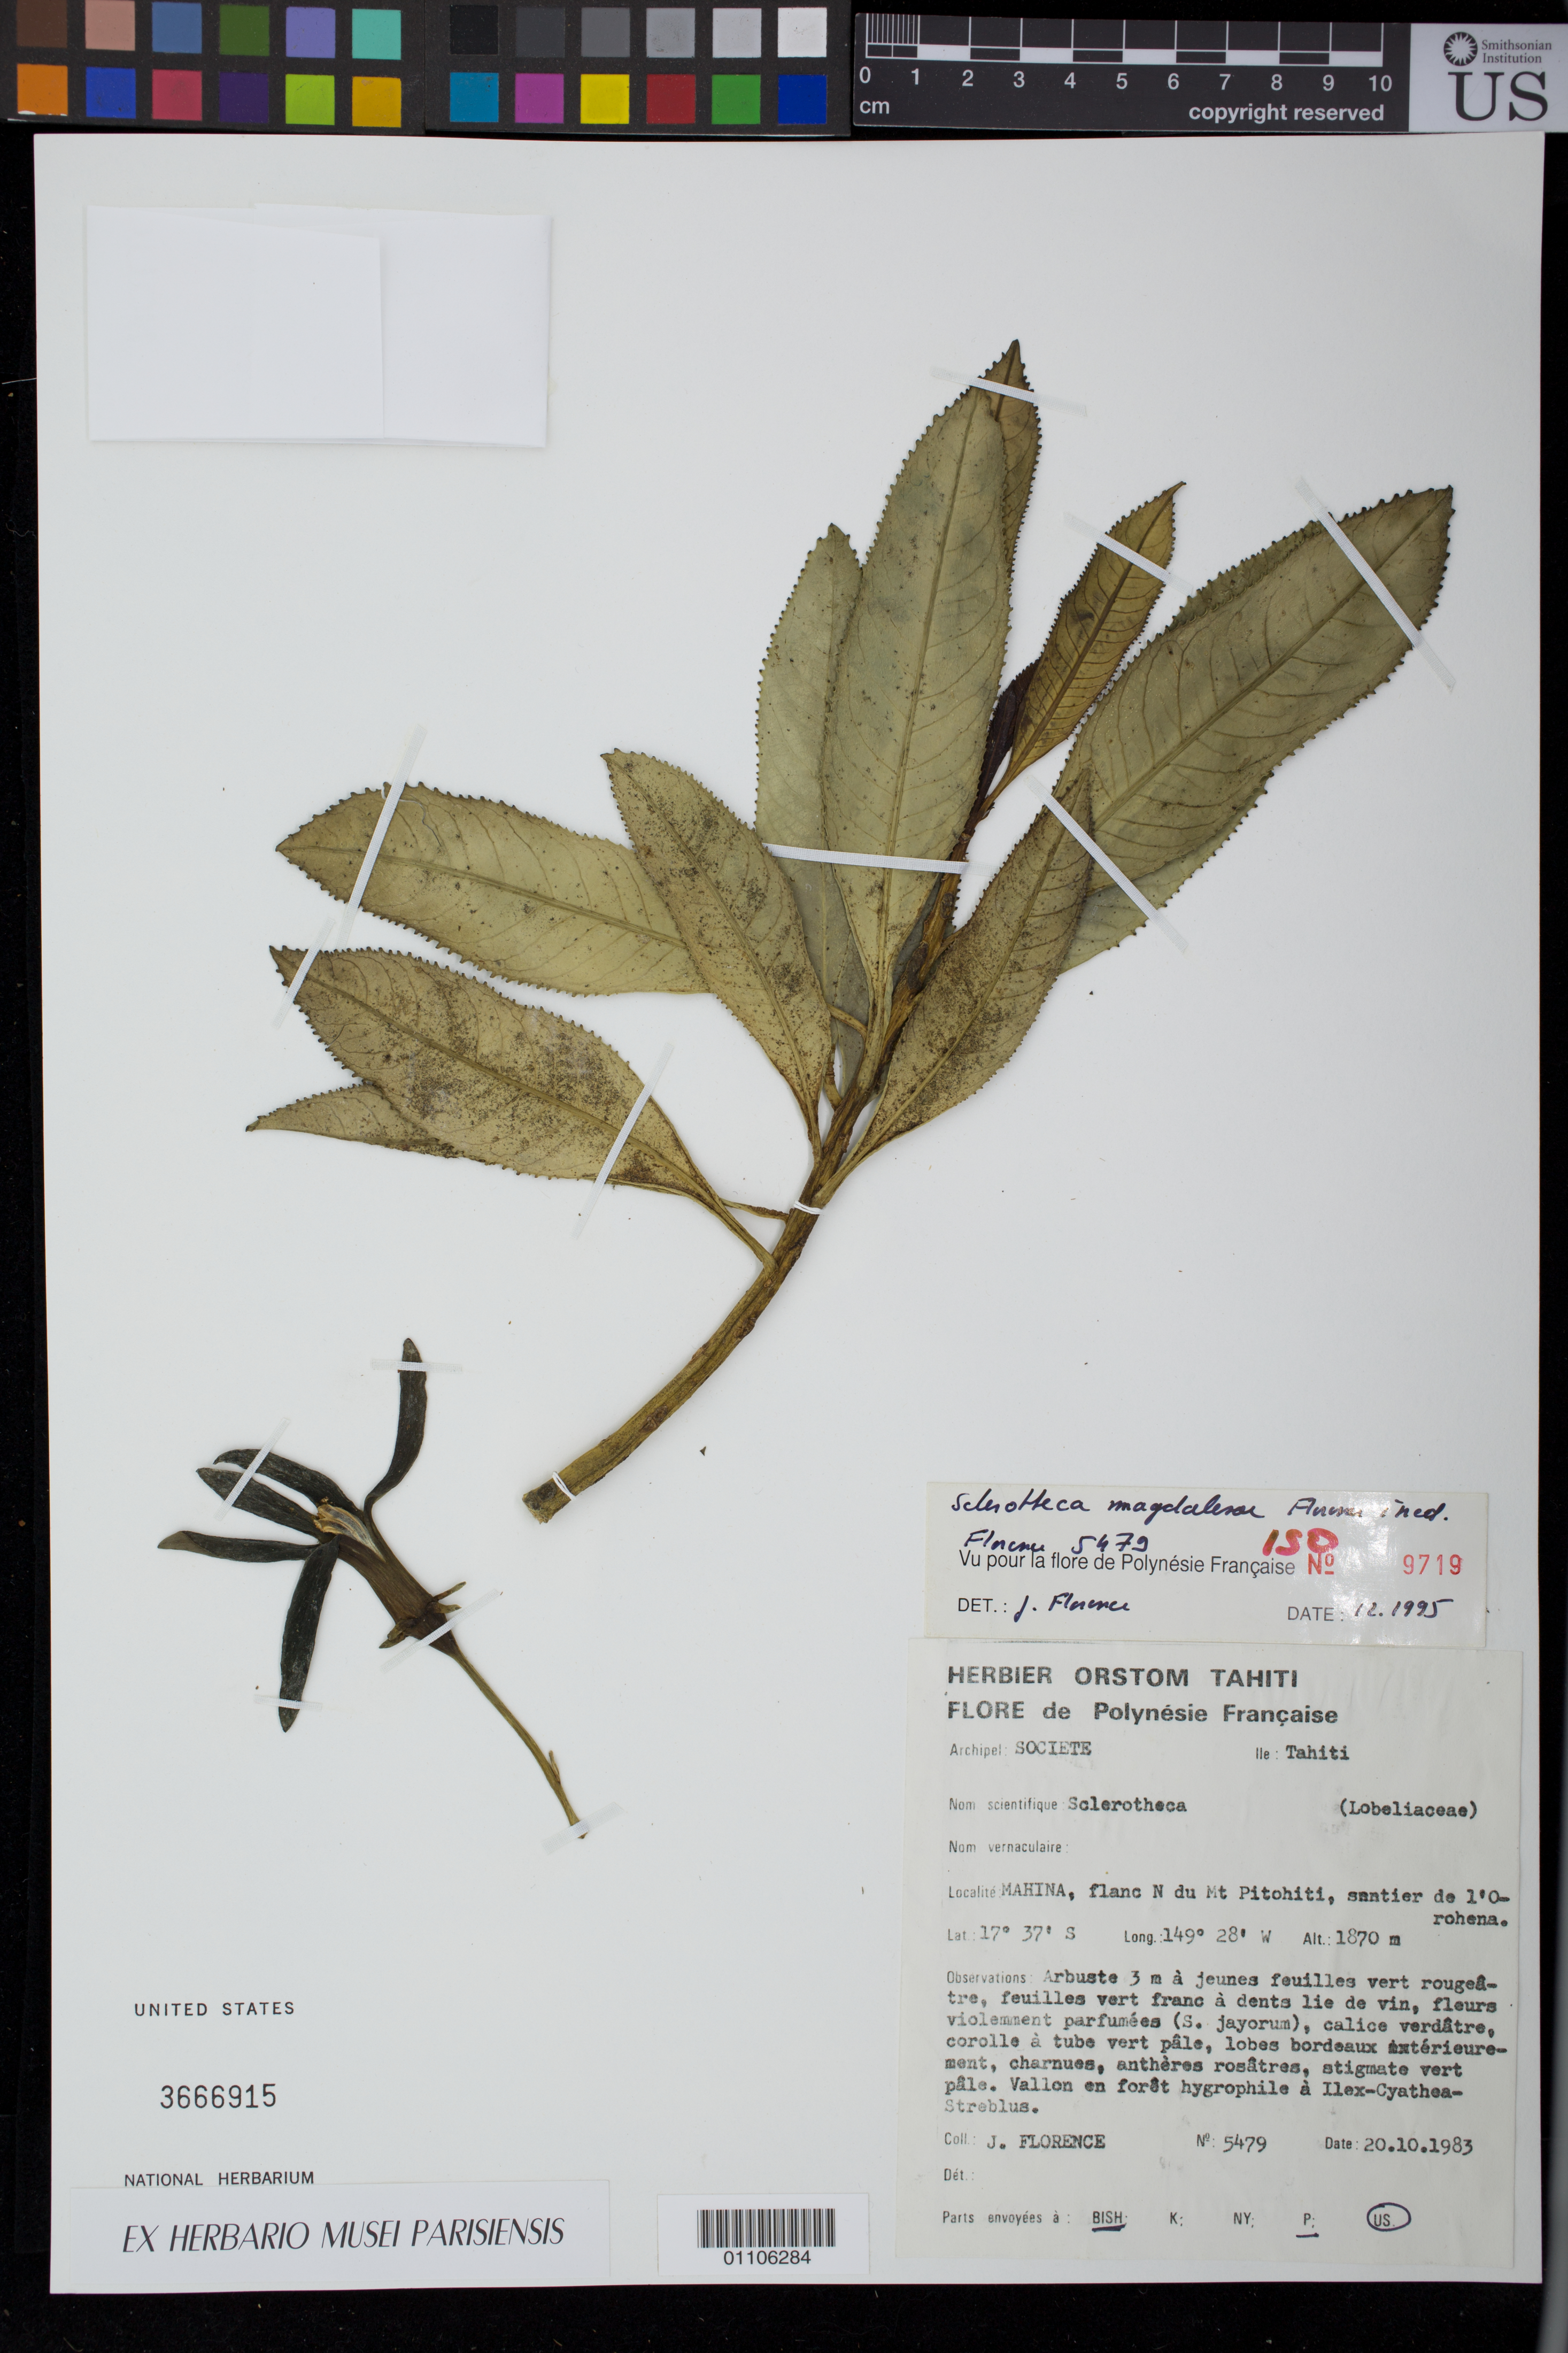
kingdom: Plantae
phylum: Tracheophyta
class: Magnoliopsida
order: Asterales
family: Campanulaceae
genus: Sclerotheca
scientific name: Sclerotheca magdalenae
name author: J. Florence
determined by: Florence, J.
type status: Isotype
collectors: J. Florence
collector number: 5479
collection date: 1983-10-20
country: French Polynesia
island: Tahiti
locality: Ile Tahiti, Mahina, flanc N du Mt. Pitohiti, santier de l'Orohena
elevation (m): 1870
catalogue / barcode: US 3666915